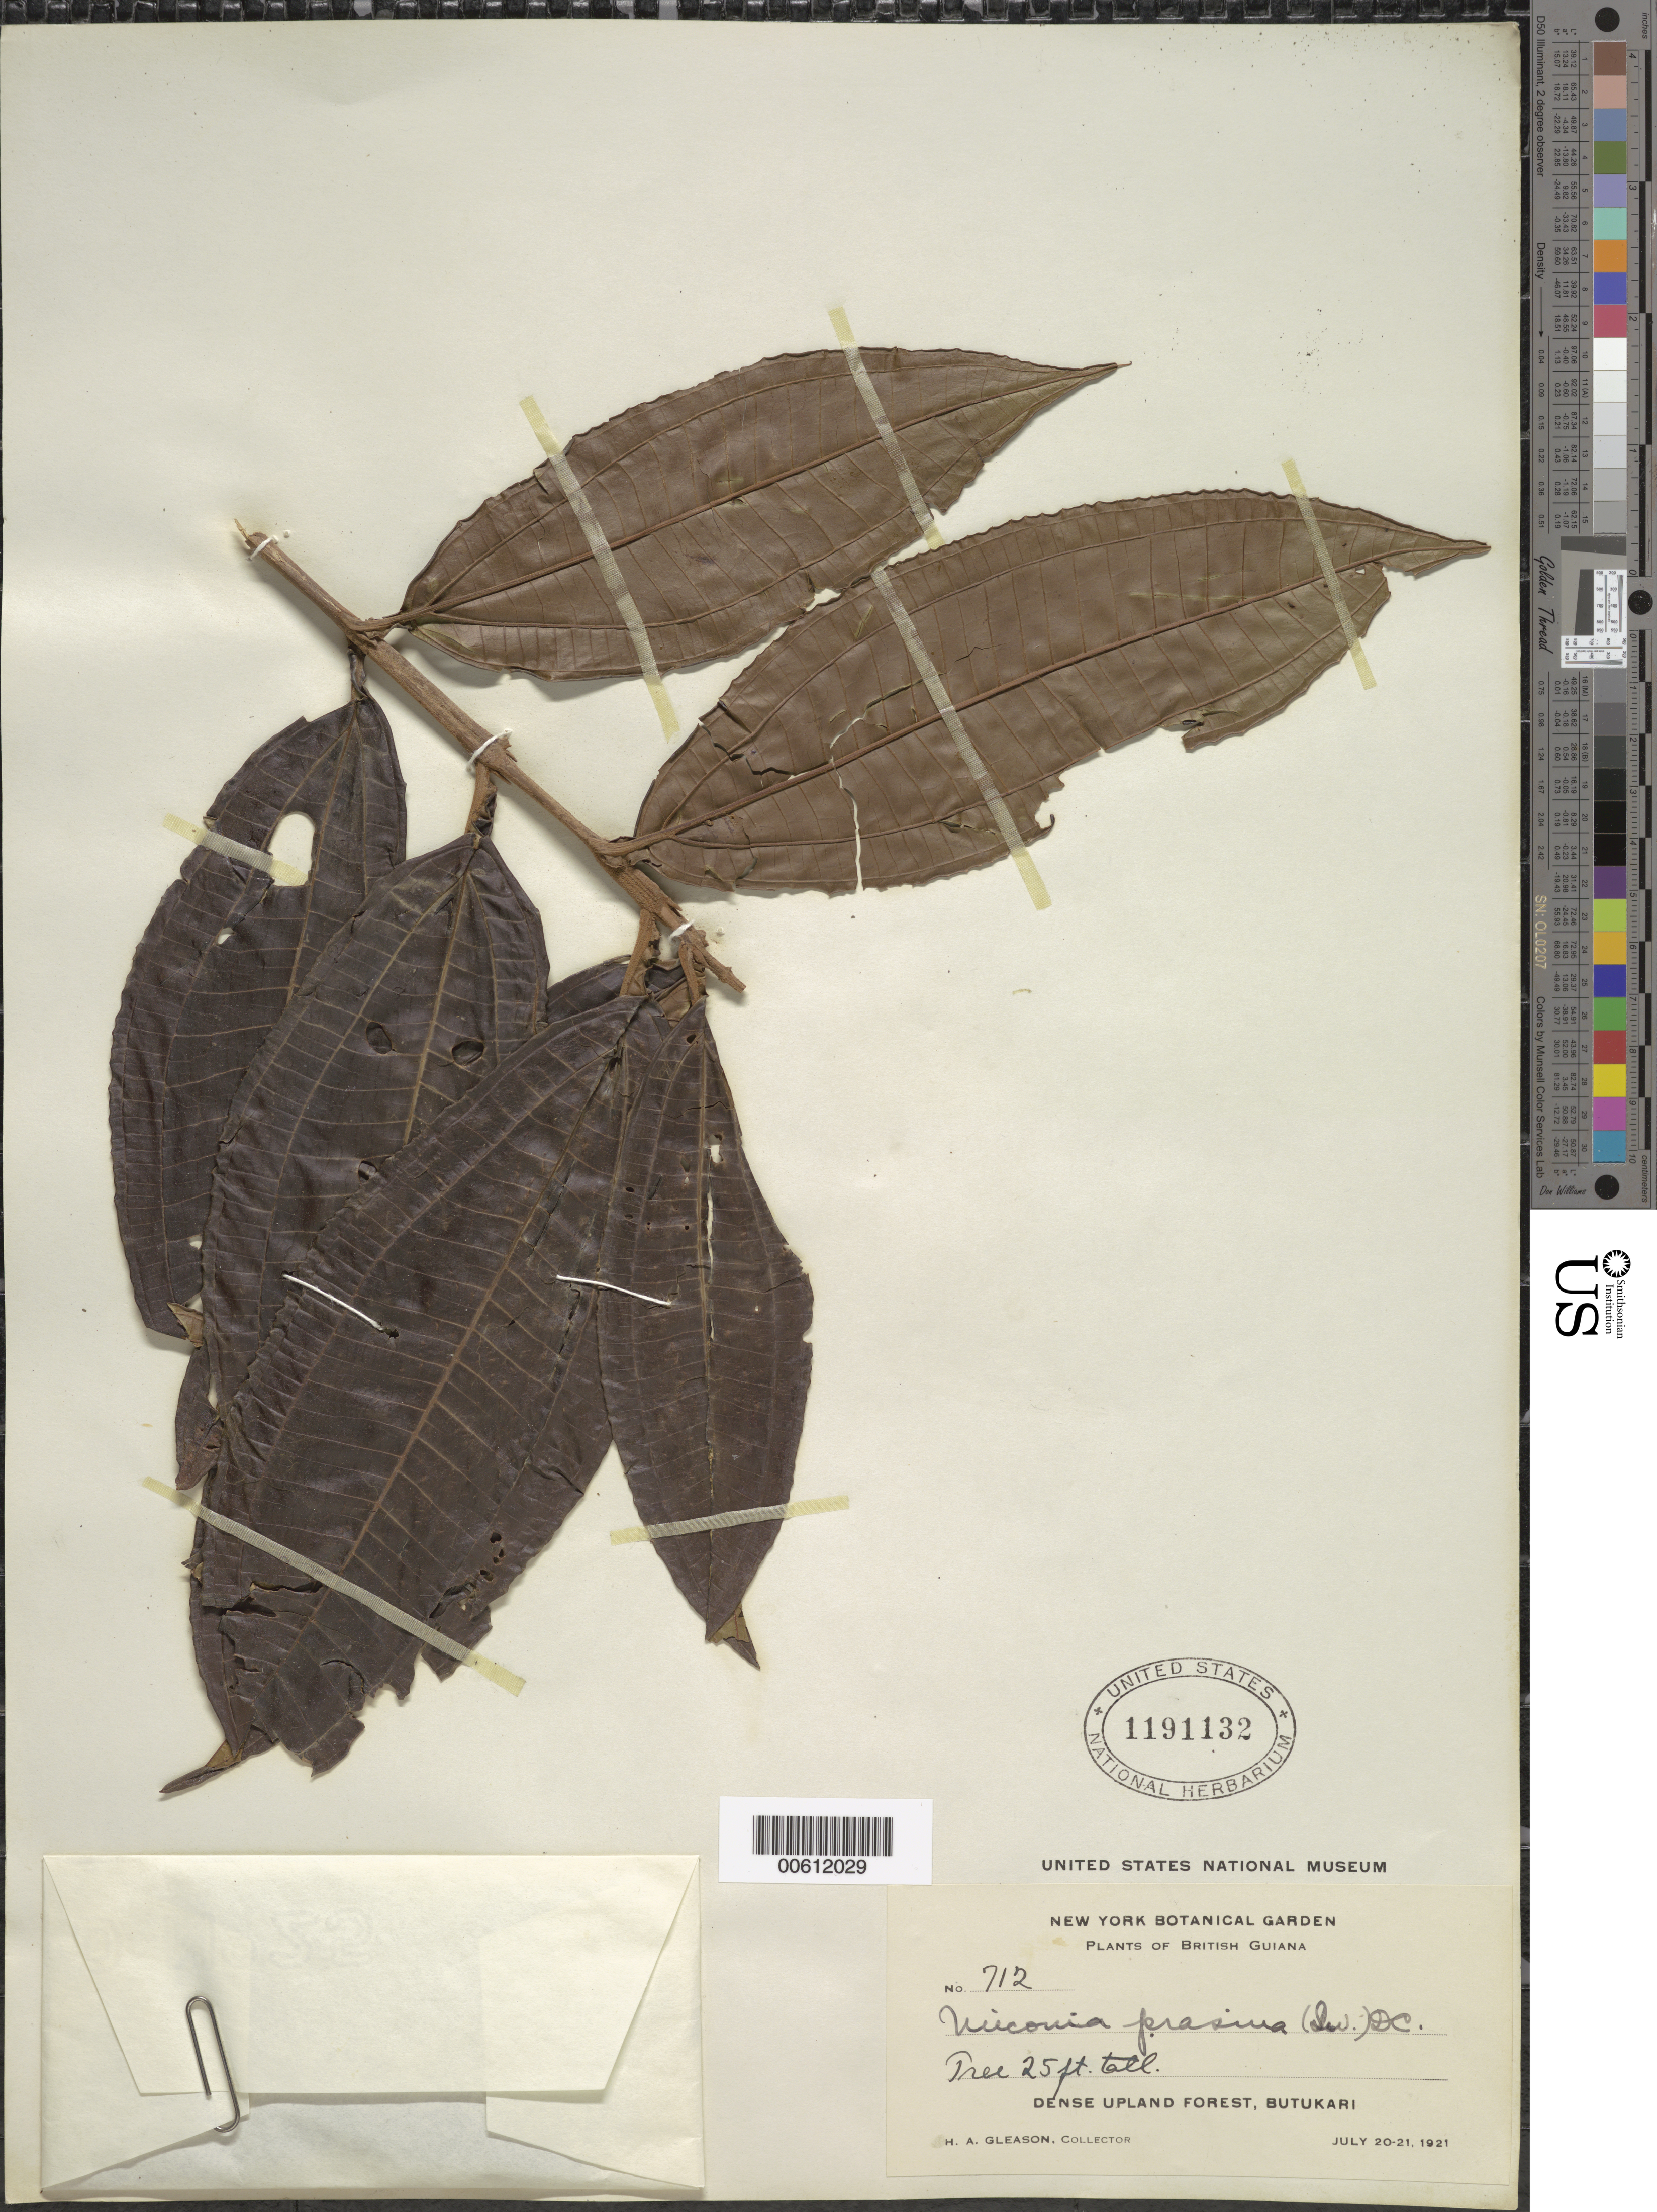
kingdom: Plantae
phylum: Tracheophyta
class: Magnoliopsida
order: Myrtales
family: Melastomataceae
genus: Miconia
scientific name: Miconia prasina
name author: (Sw.) DC.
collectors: H. A. Gleason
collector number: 712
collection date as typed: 20-Jul-21 to 21-Jul-21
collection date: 1921-07-20/1921-07-21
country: Guyana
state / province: U. Demerara-Berbice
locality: Butukari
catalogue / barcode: US 1191132